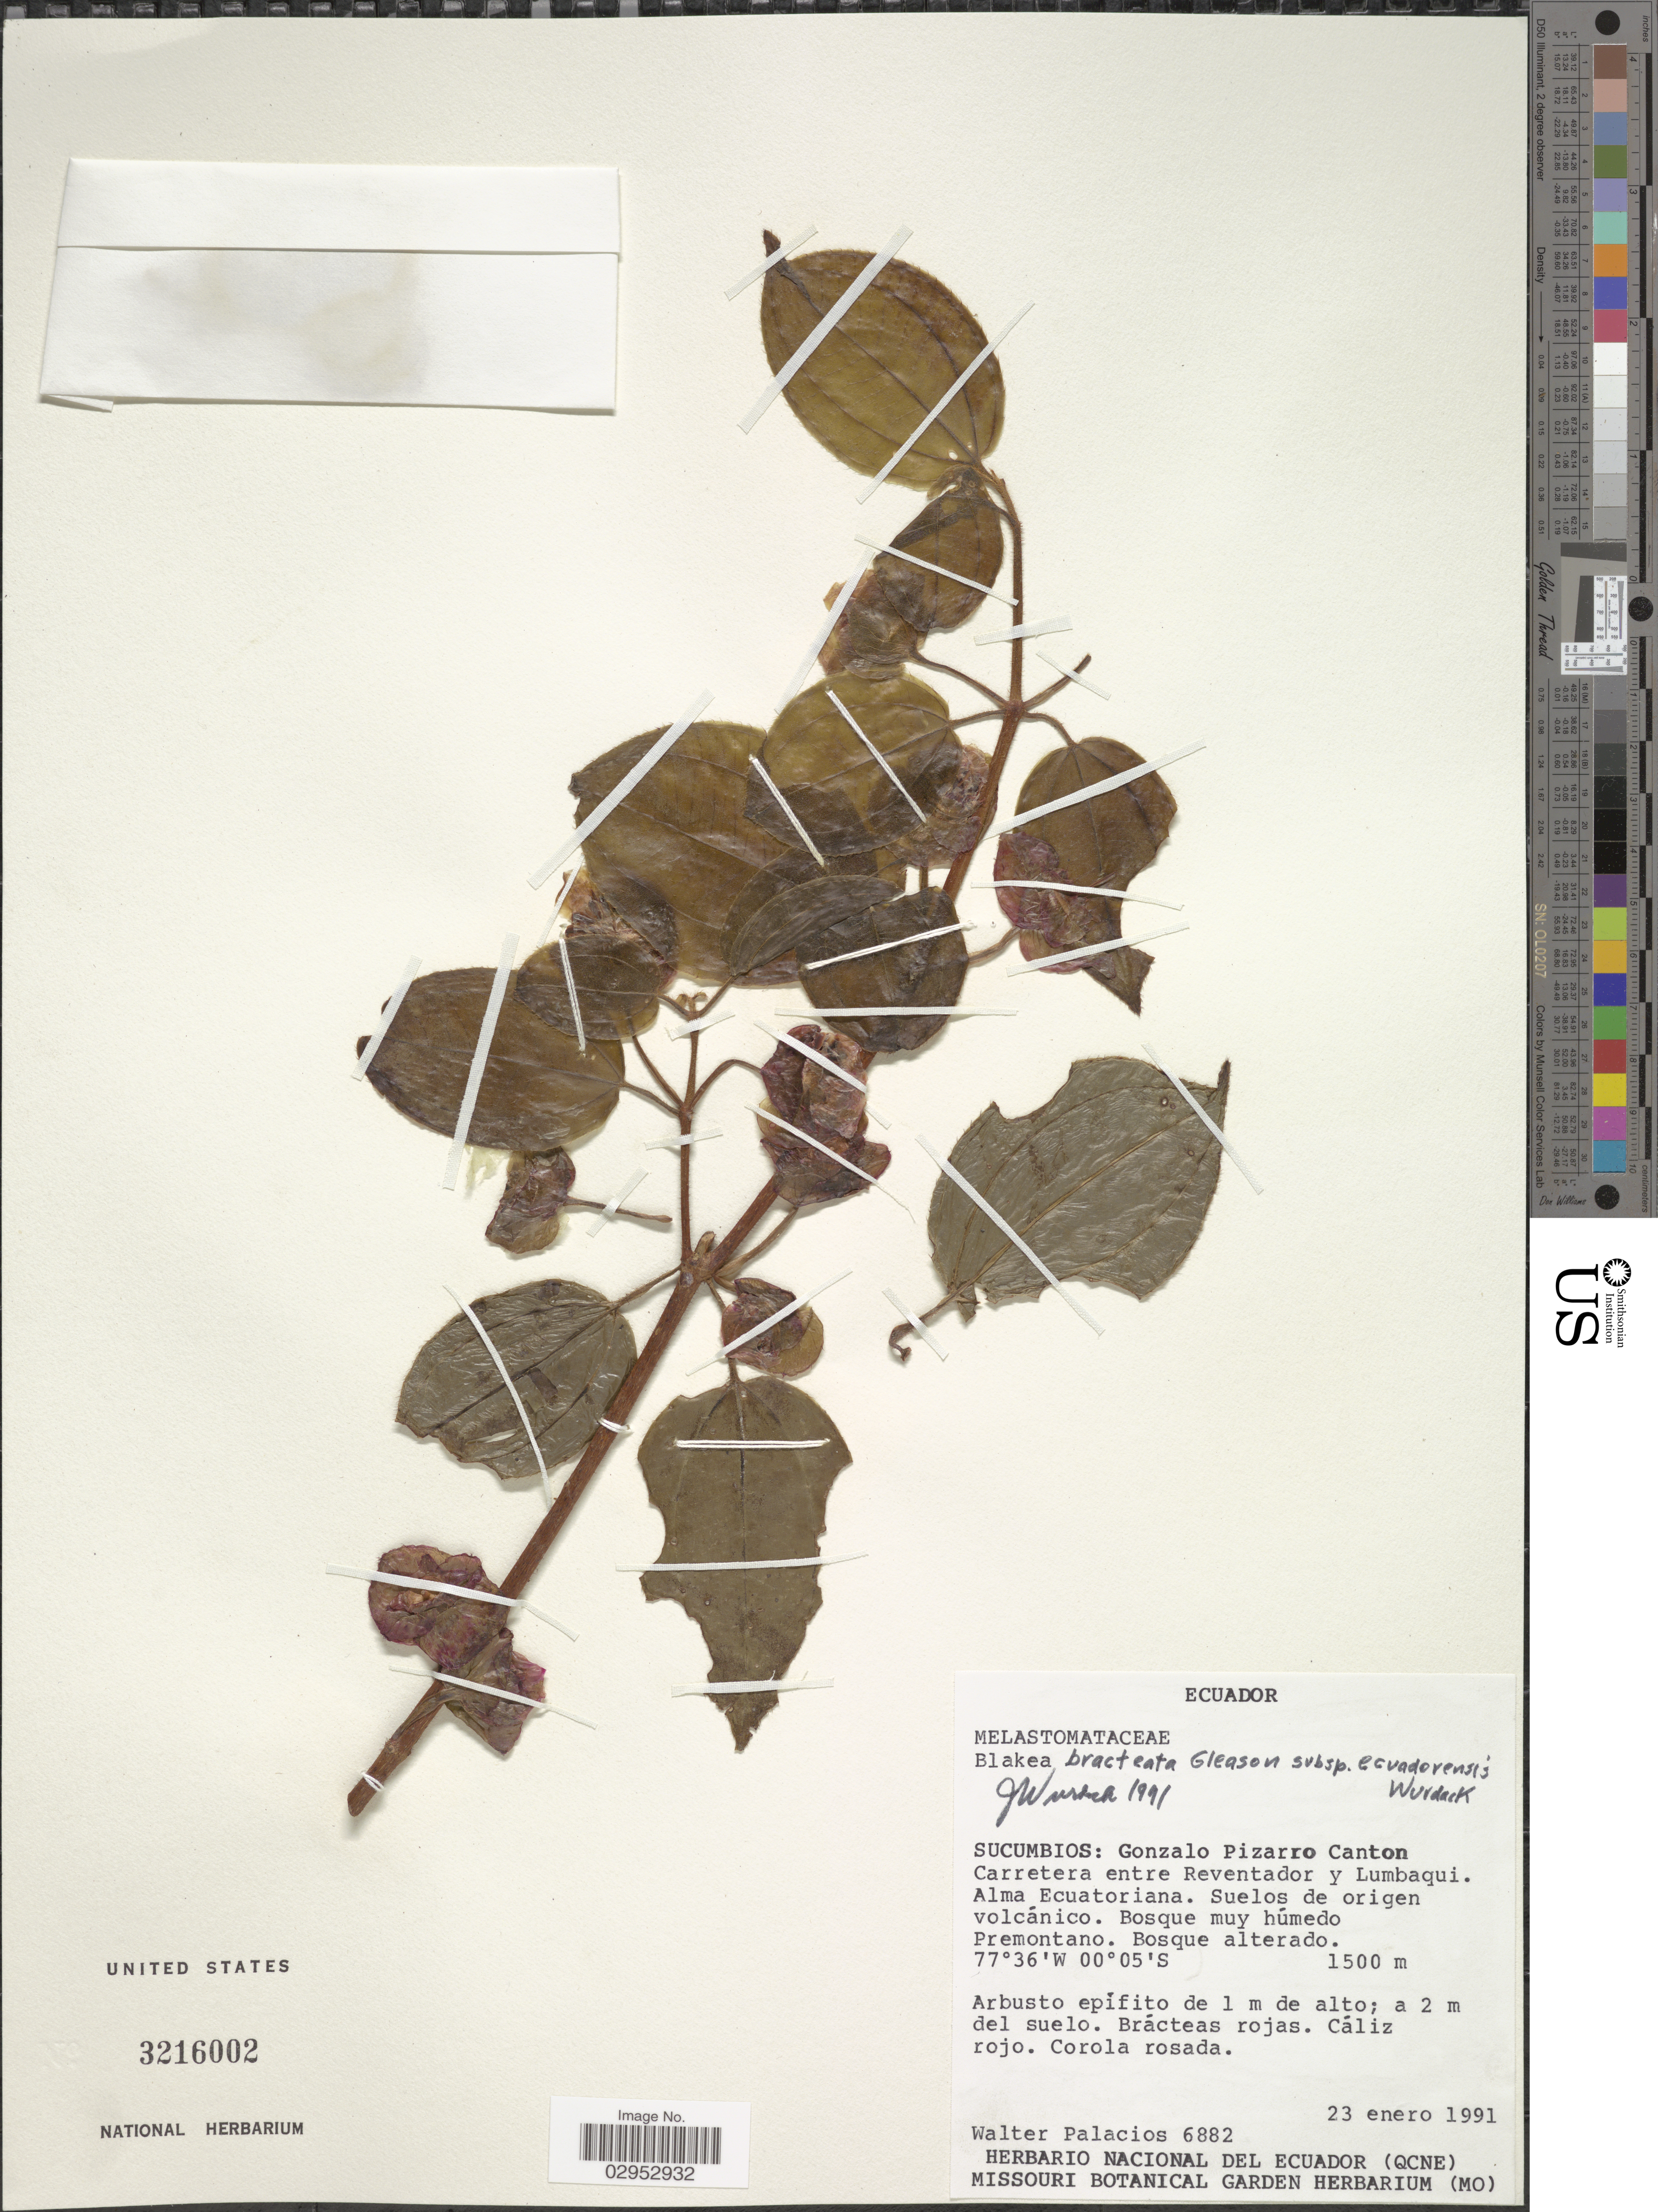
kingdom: Plantae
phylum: Tracheophyta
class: Magnoliopsida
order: Myrtales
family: Melastomataceae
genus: Blakea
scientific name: Blakea bracteata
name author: Gleason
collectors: W. Palacios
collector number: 6882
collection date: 1991-01-23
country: Ecuador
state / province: Sucumbíos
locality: Gonzalo Pizarro Canton. Carretera entre Reventador y Lumbaqui. Alma Ecuatoriana.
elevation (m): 1500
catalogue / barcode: US 3216002